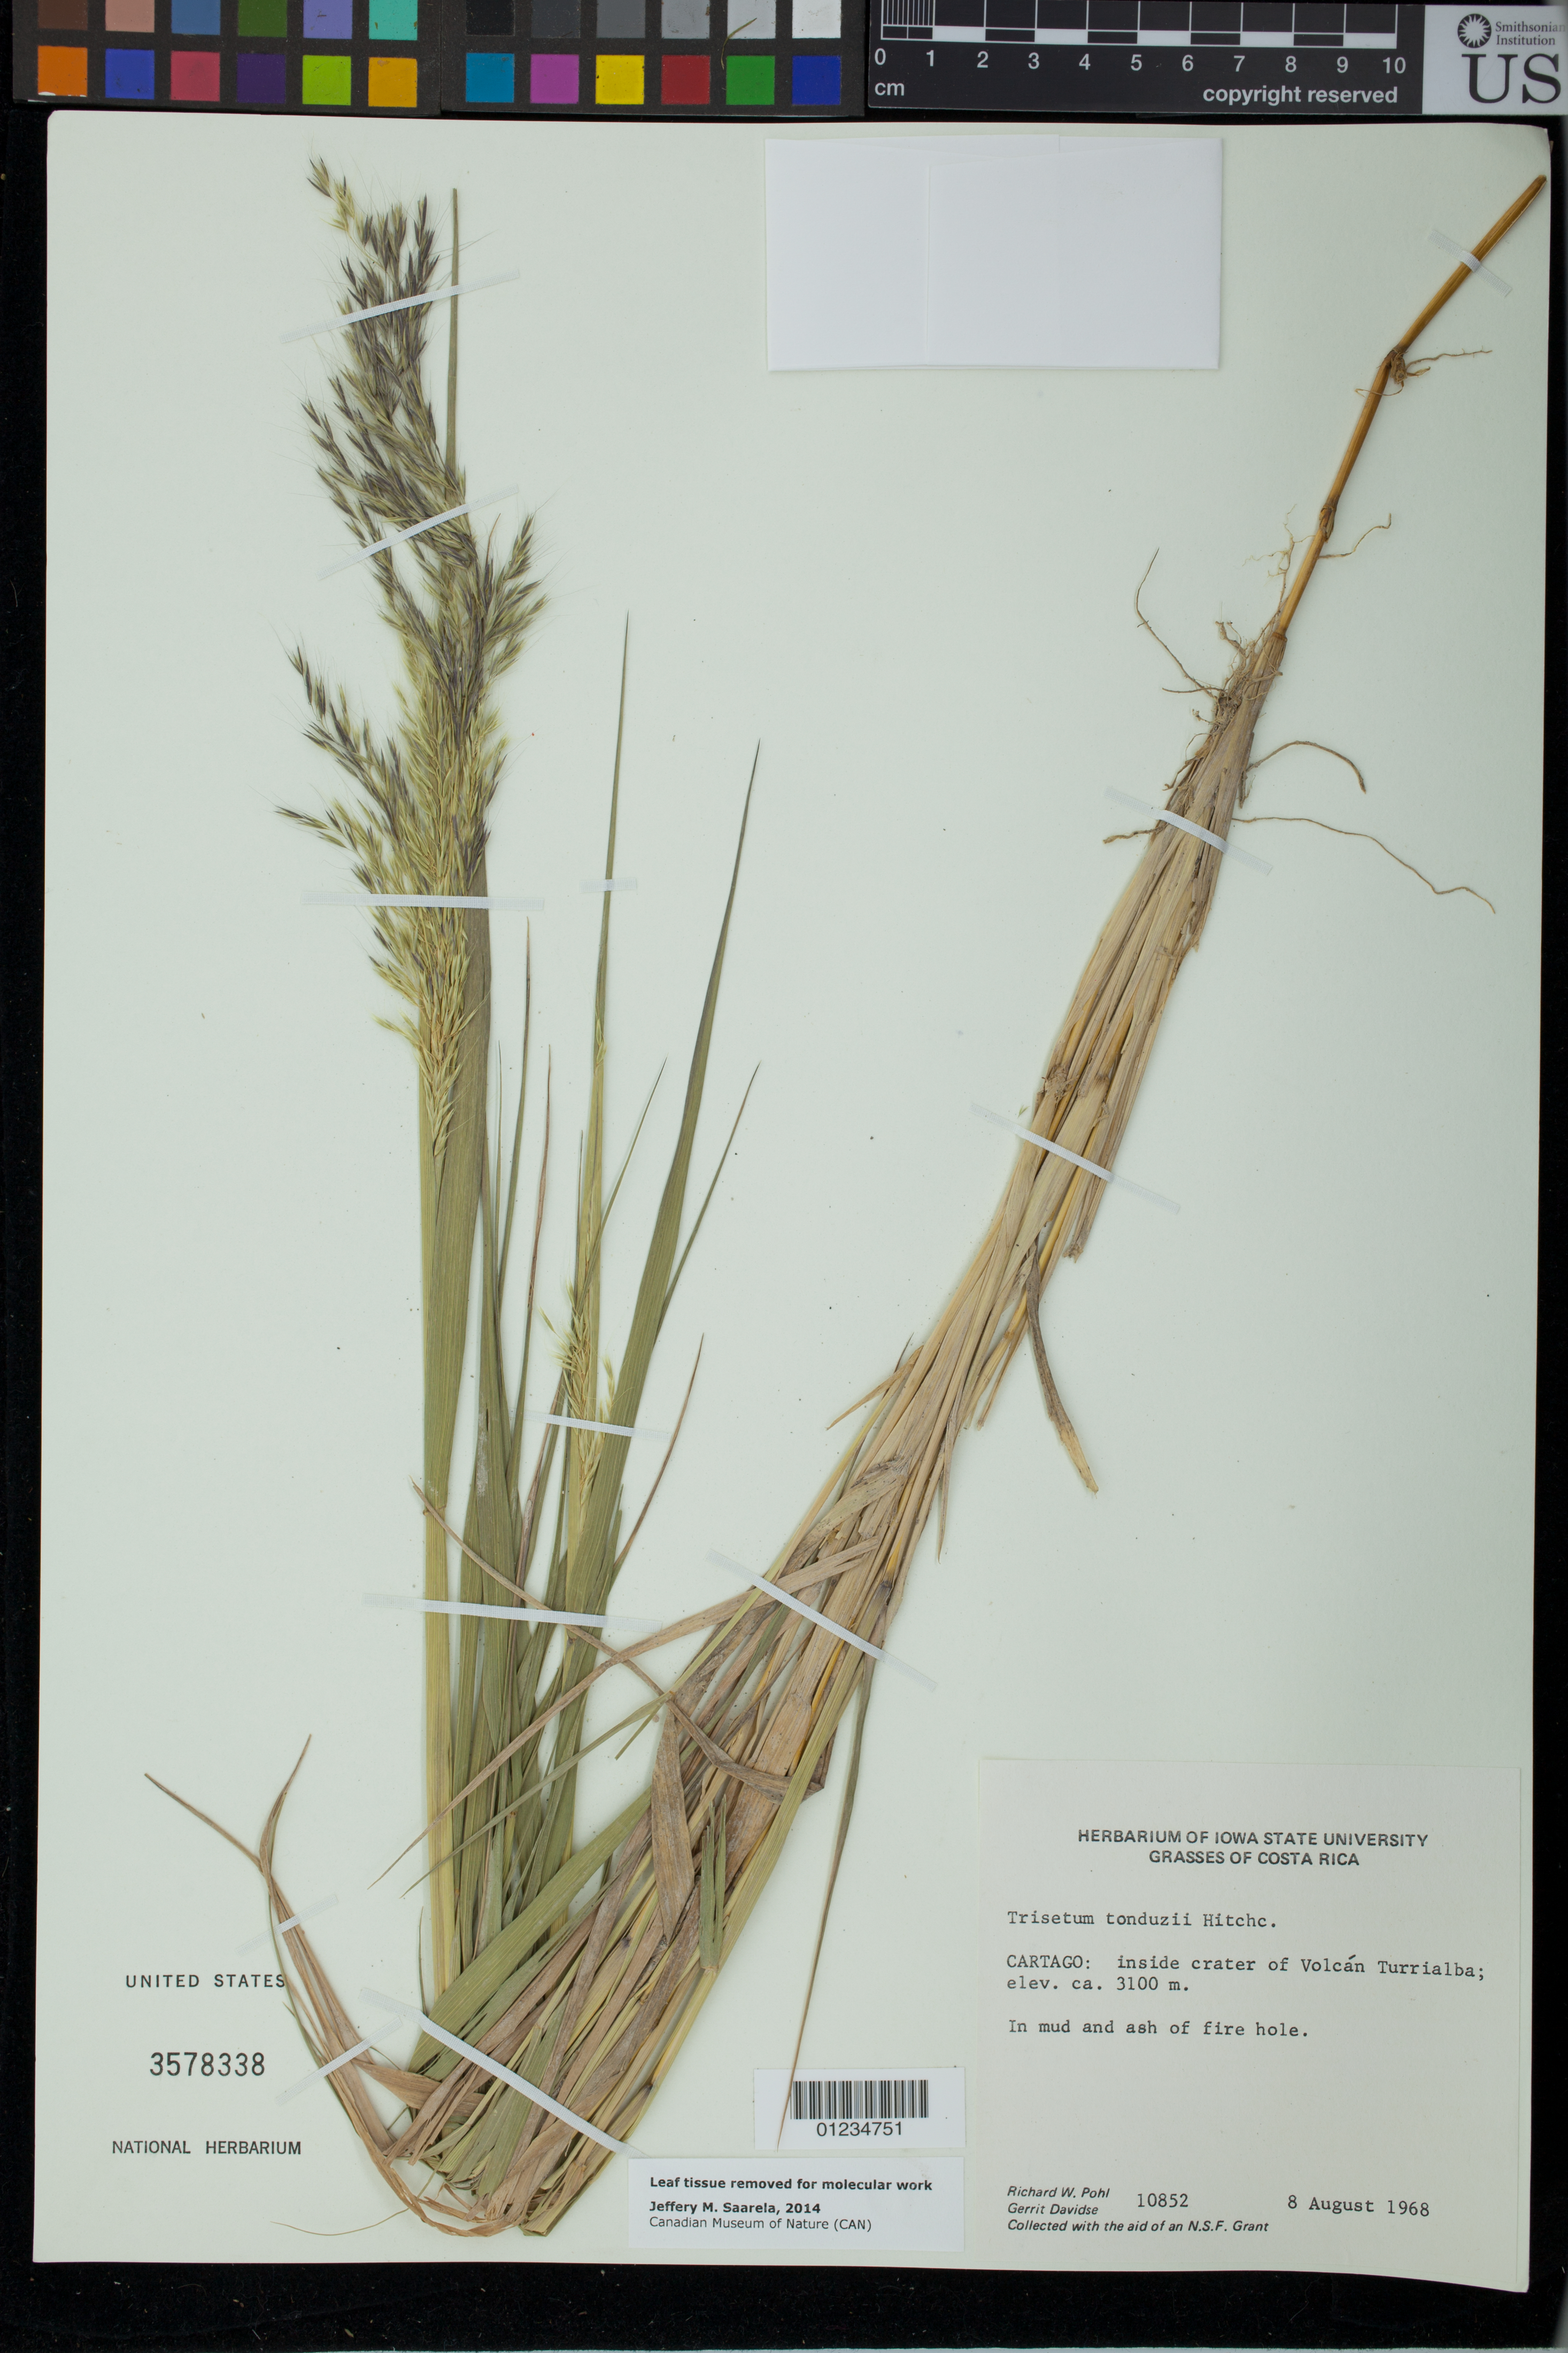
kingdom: Plantae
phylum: Tracheophyta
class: Liliopsida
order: Poales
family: Poaceae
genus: Trisetum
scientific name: Trisetum tonduzii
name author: Hitchc.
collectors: R. W. Pohl & G. Davidse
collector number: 10852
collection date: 1968-08-08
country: Costa Rica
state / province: Cartago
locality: Inside crater of Volcan Turrialba.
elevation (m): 3100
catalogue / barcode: US 3578338